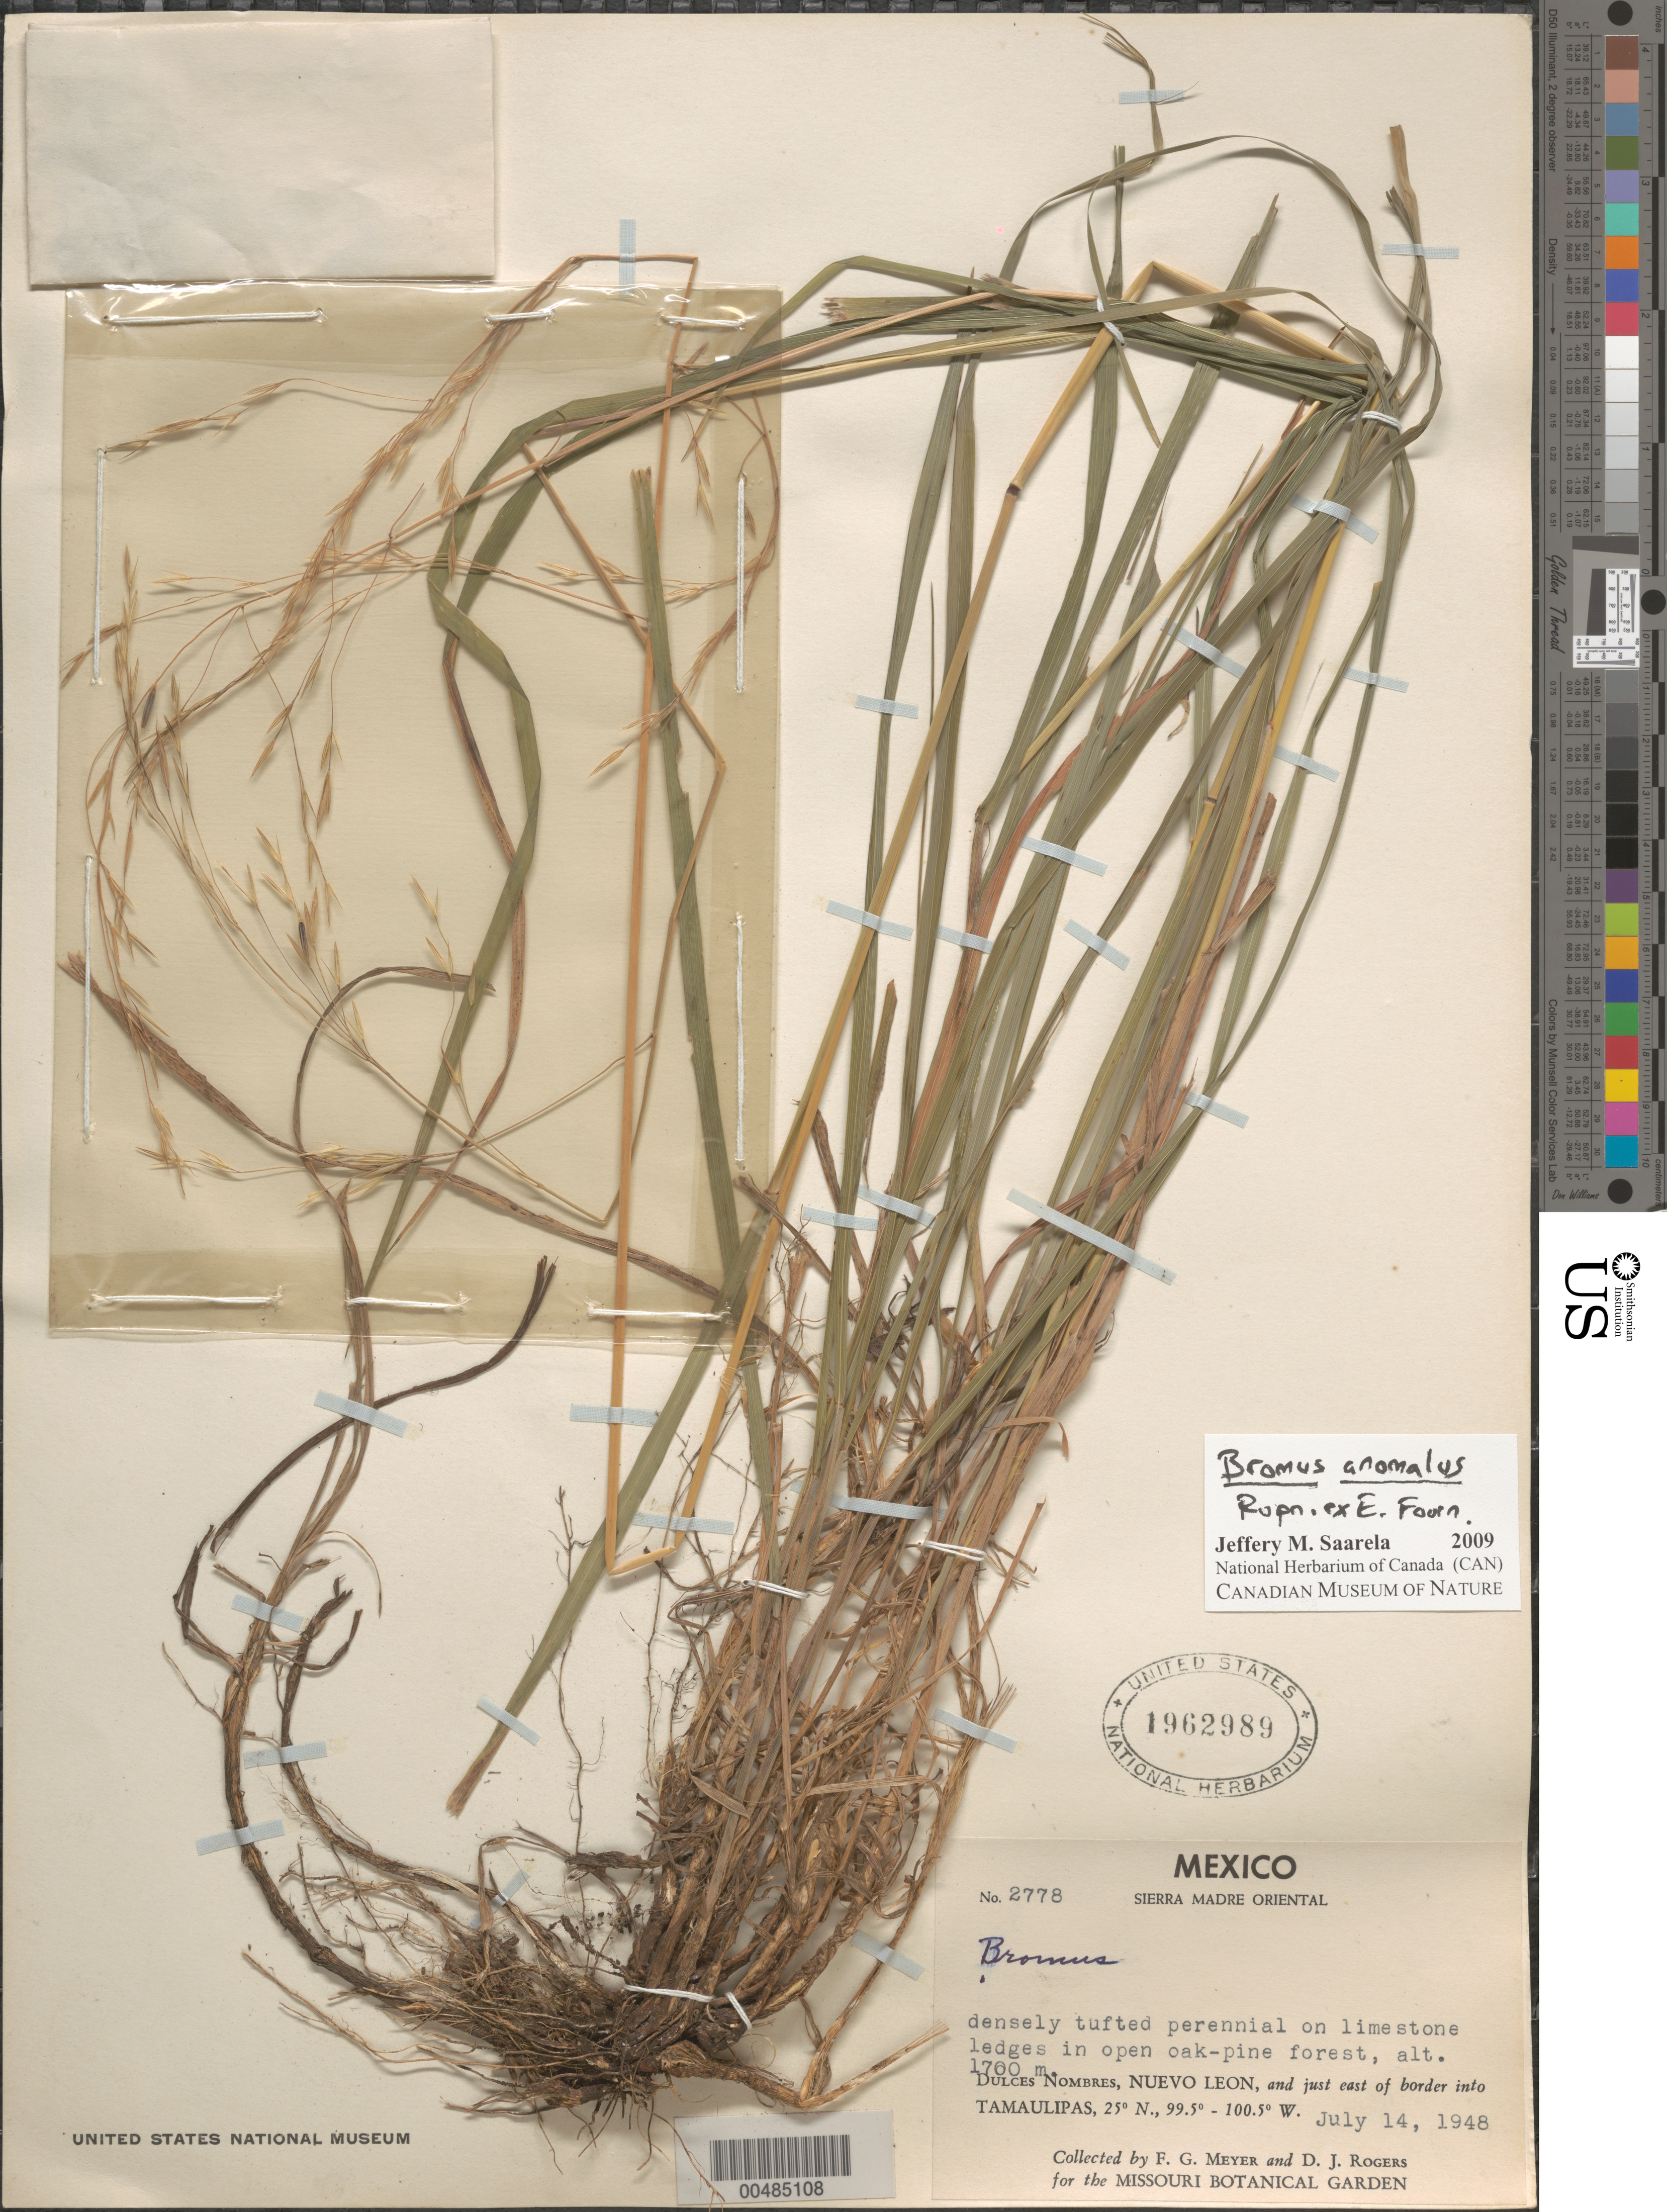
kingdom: Plantae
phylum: Tracheophyta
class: Liliopsida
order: Poales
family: Poaceae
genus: Bromus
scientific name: Bromus anomalus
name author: Rupr. ex E. Fourn.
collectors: F. G. Meyer & D. J. Rogers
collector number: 2778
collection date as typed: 14 Jul 1948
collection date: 1948-07-14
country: Mexico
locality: Sierra Madre Oriental, Dulces Nombres, Nuevo Leon, and just E of border into Tamaulipas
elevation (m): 1700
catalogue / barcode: US 1962989